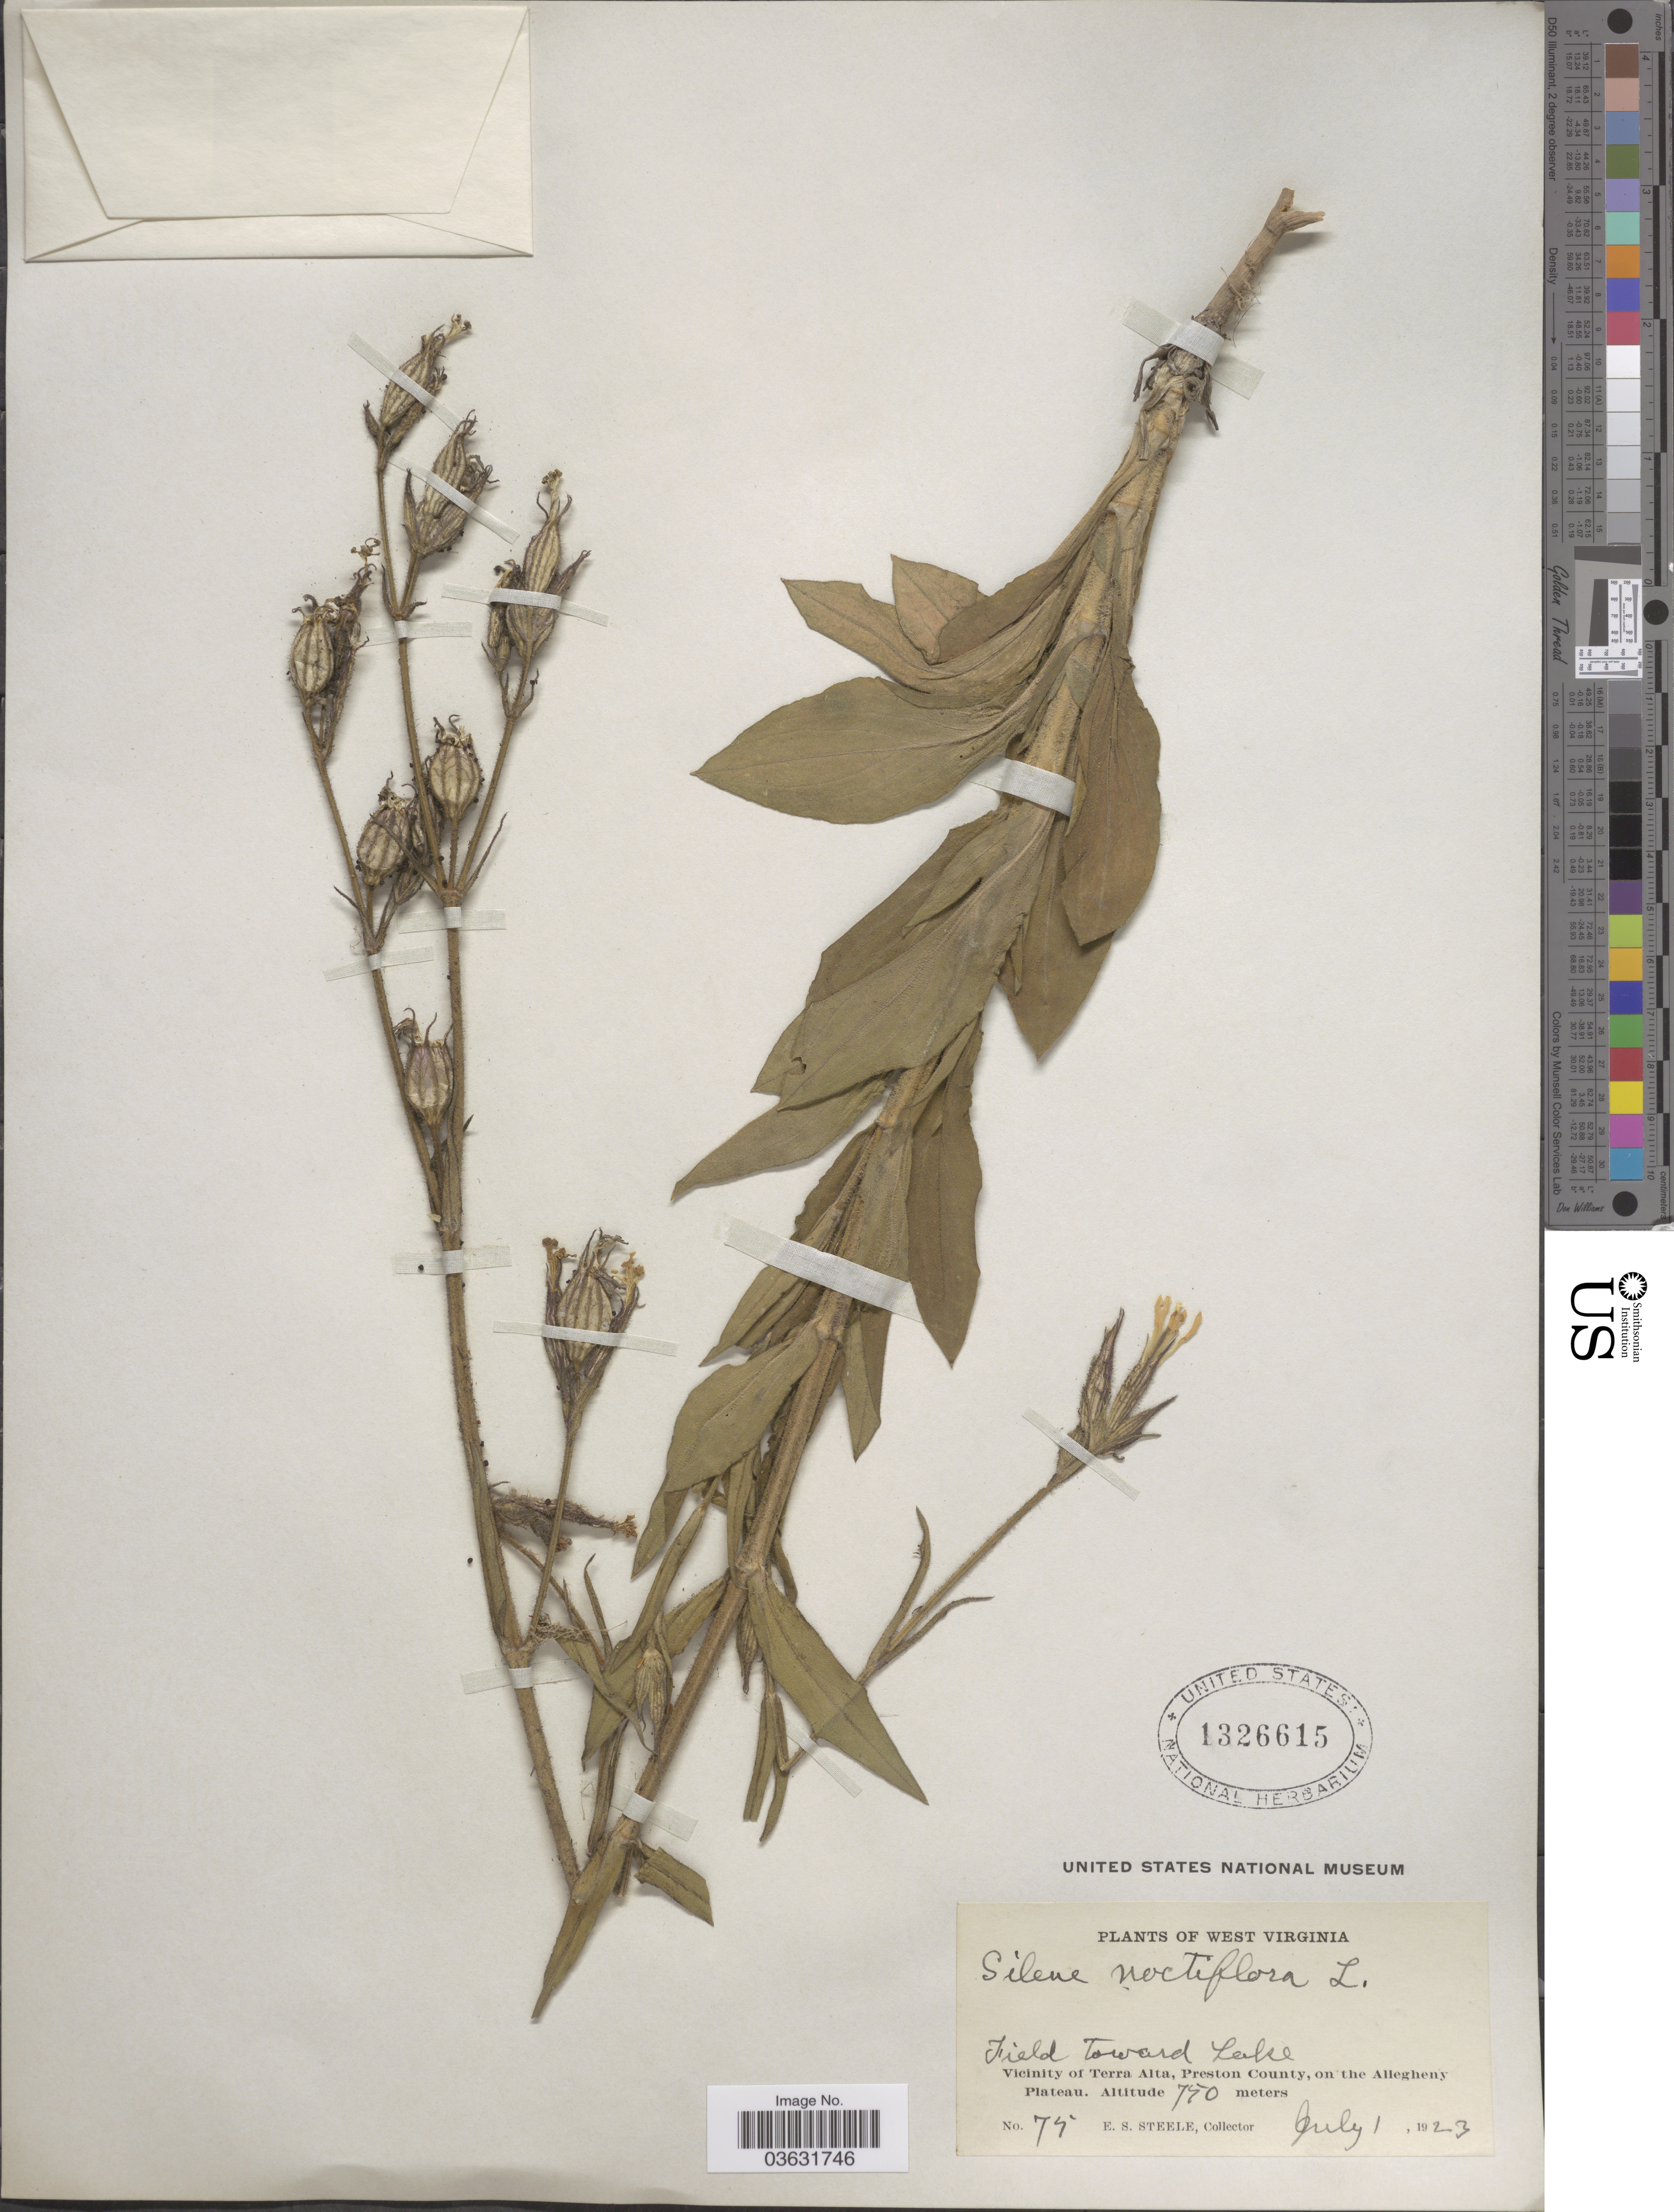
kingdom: Plantae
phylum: Tracheophyta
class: Magnoliopsida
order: Caryophyllales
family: Caryophyllaceae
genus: Silene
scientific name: Silene noctiflora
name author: L.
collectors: E. Steele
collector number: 79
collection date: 1923-07-01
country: United States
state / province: West Virginia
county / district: Preston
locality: Vicinity of Terra Alta, Preston County, on the Allegheny Plateau.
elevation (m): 750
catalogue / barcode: US 1326615